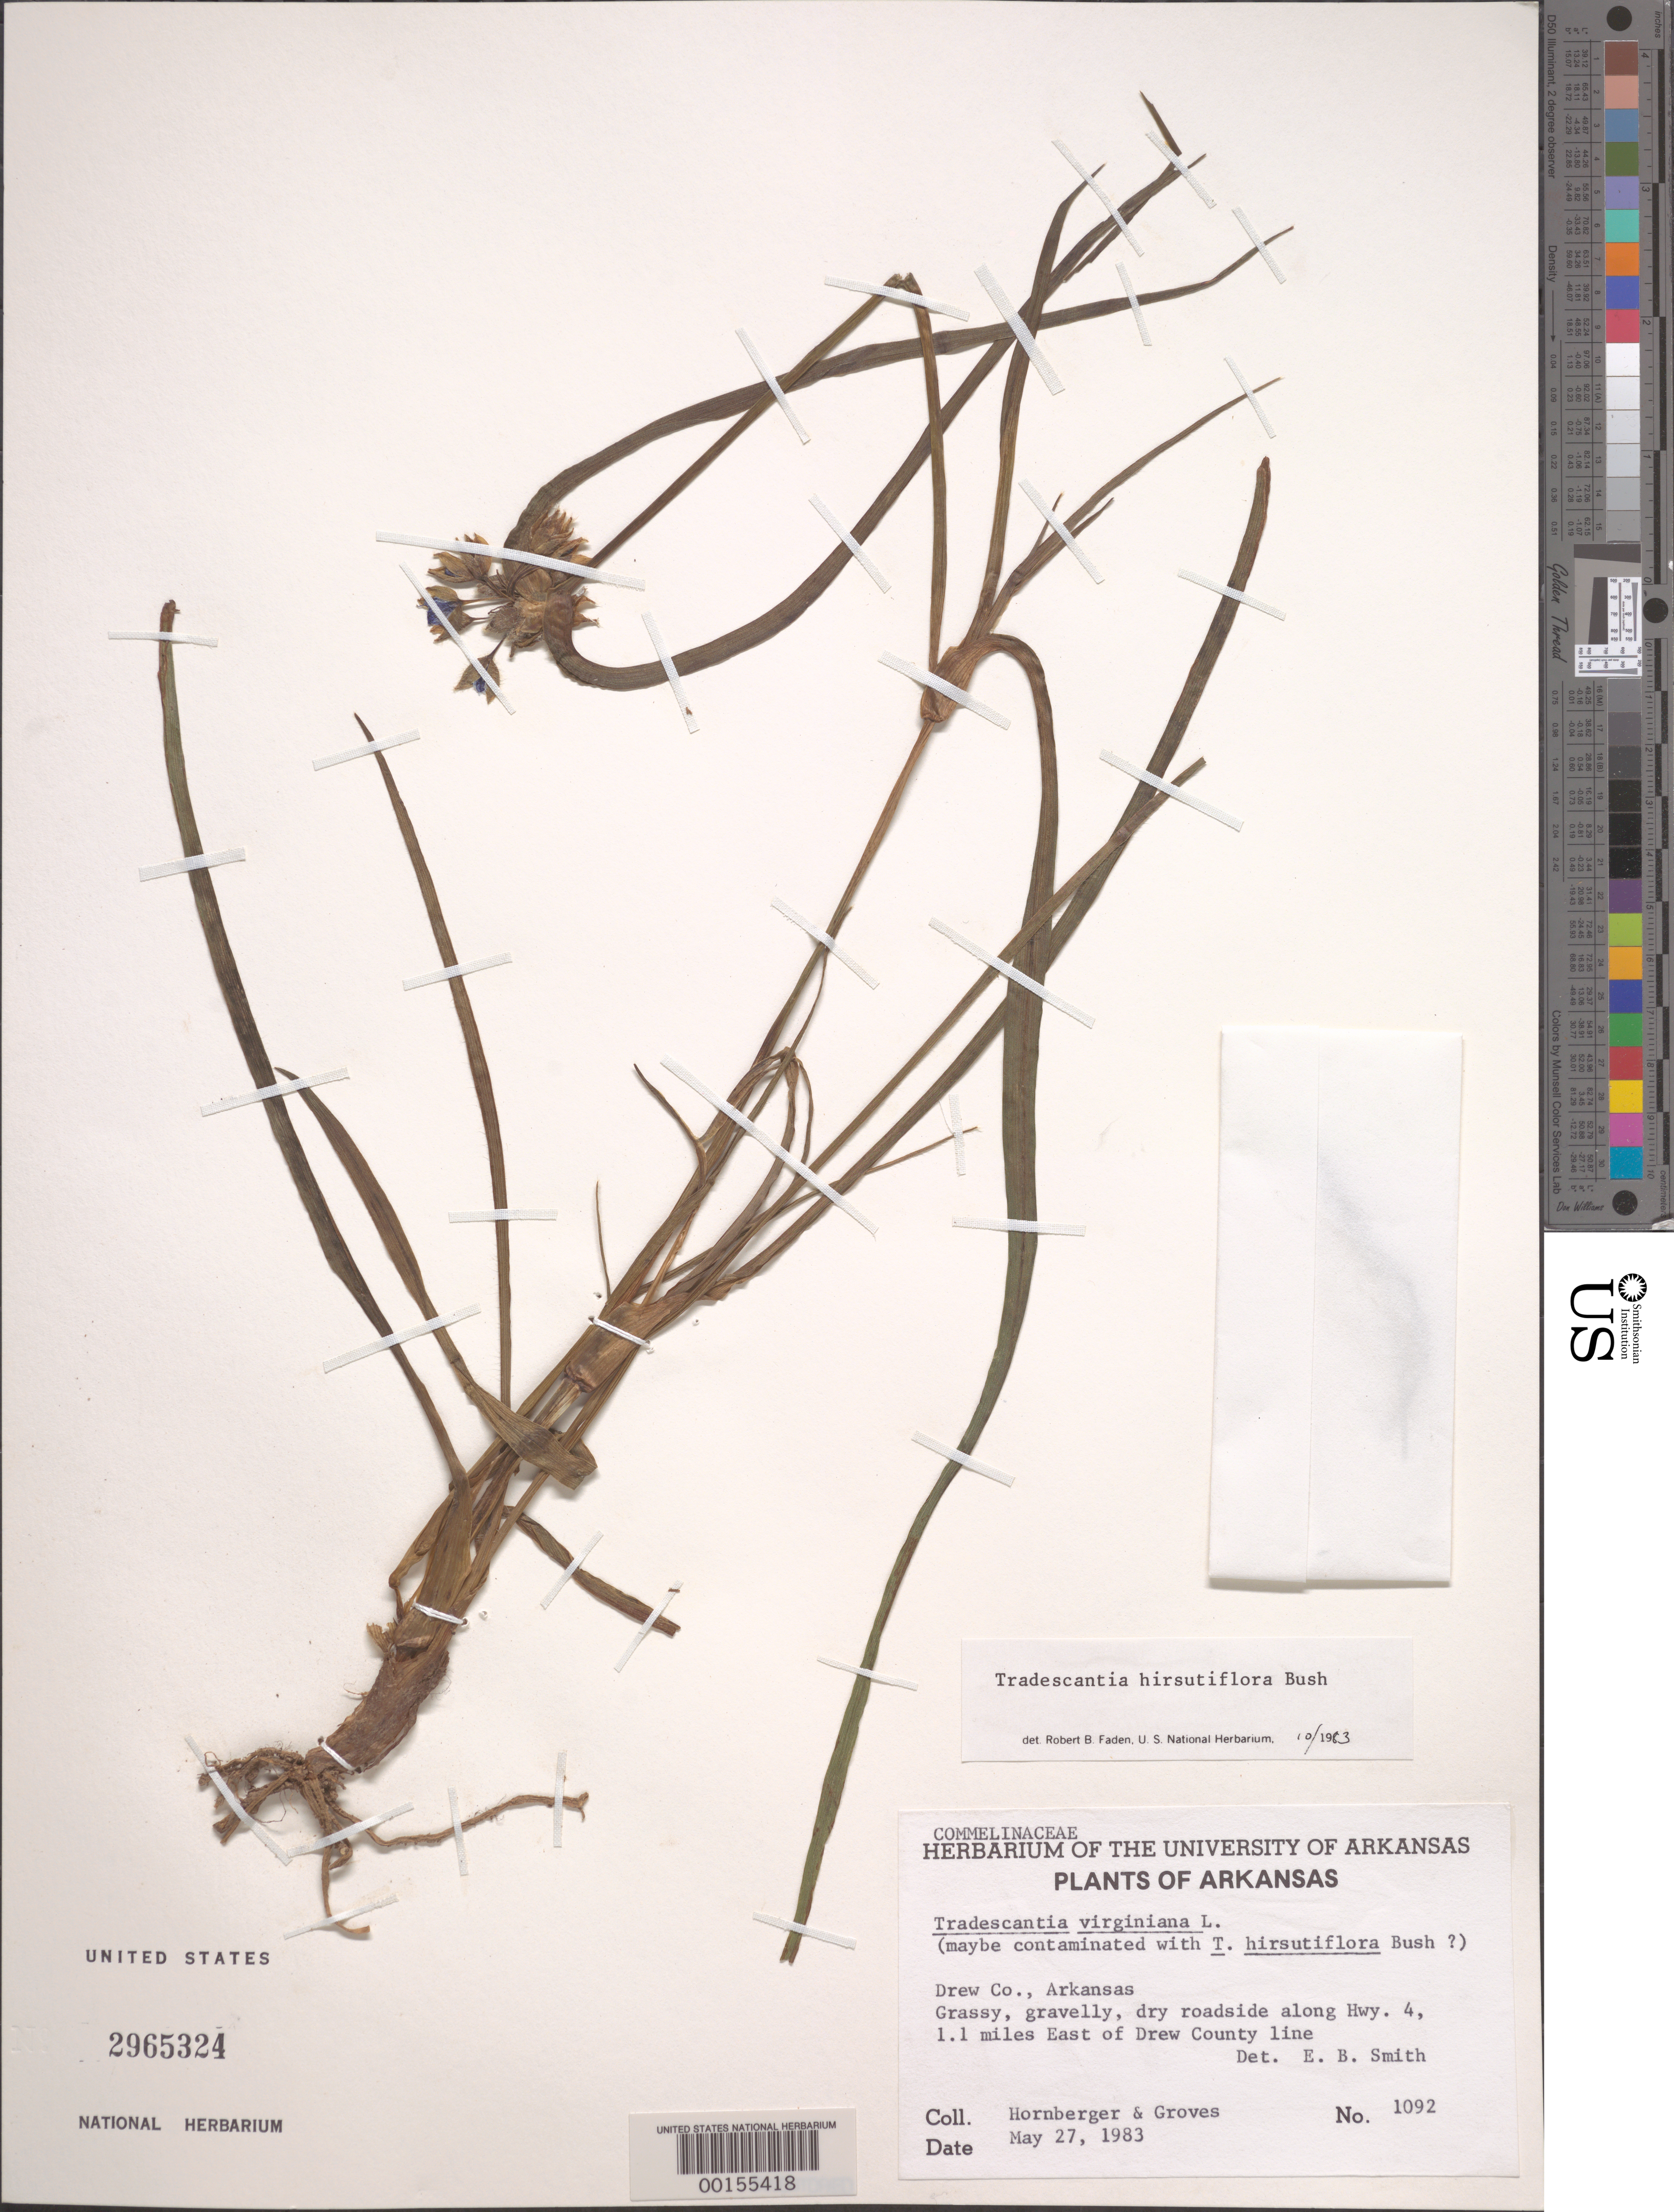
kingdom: Plantae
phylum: Tracheophyta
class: Liliopsida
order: Commelinales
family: Commelinaceae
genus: Tradescantia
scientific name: Tradescantia hirsutiflora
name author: Bush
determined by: Faden, Robert B., (US), Smithsonian Institution - National Museum of Natural History (UNITED STATES)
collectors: -. Hornberger & -. Groves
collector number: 1092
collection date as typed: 27 May 1983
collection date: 1983-05-27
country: United States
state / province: Arkansas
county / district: Drew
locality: E of drew county line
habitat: Dry roadside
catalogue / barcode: US 2965324